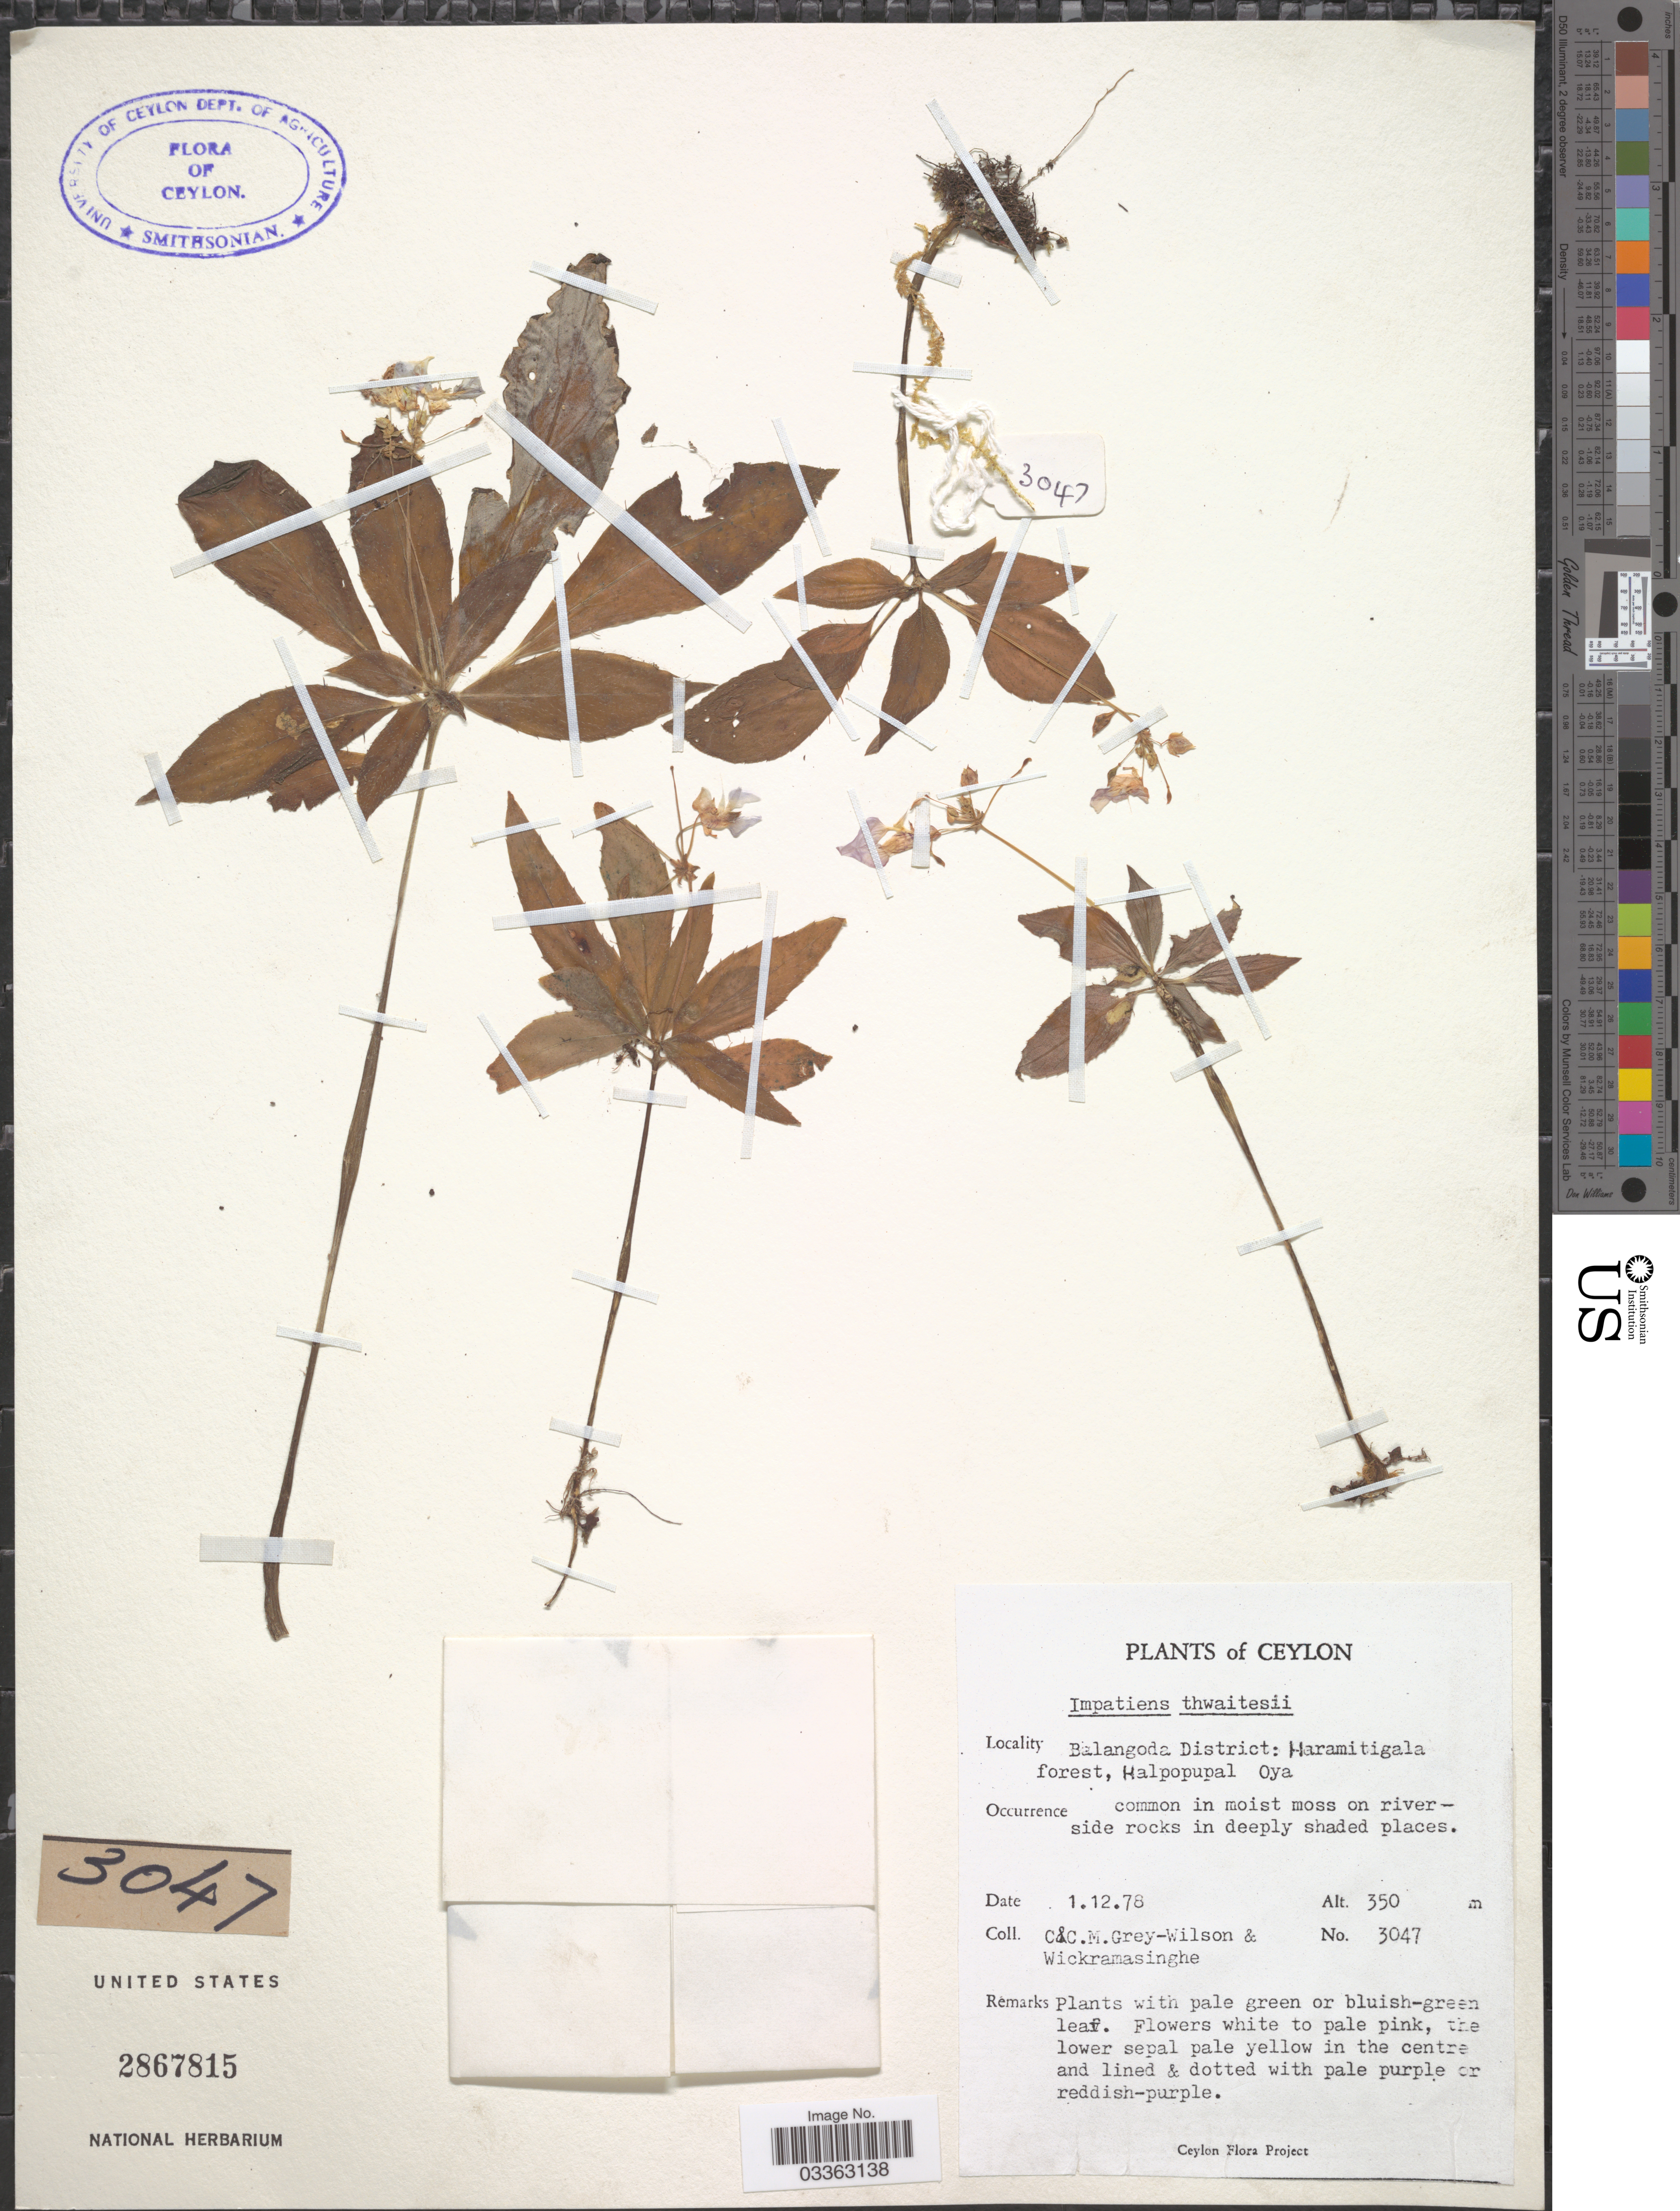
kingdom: Plantae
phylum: Tracheophyta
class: Magnoliopsida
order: Ericales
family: Balsaminaceae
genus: Impatiens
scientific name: Impatiens thwaitesii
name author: Hook. f. ex Grey-Wilson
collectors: C. Grey-Wilson, C. Grey-Wilson & -. Wickramasinghe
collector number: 3047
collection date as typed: Transcribed d/m/y: 1/12/78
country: Sri Lanka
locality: Balangoda District: Haramitigala forest, Halpopupal Oya.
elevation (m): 350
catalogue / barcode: US 2867815